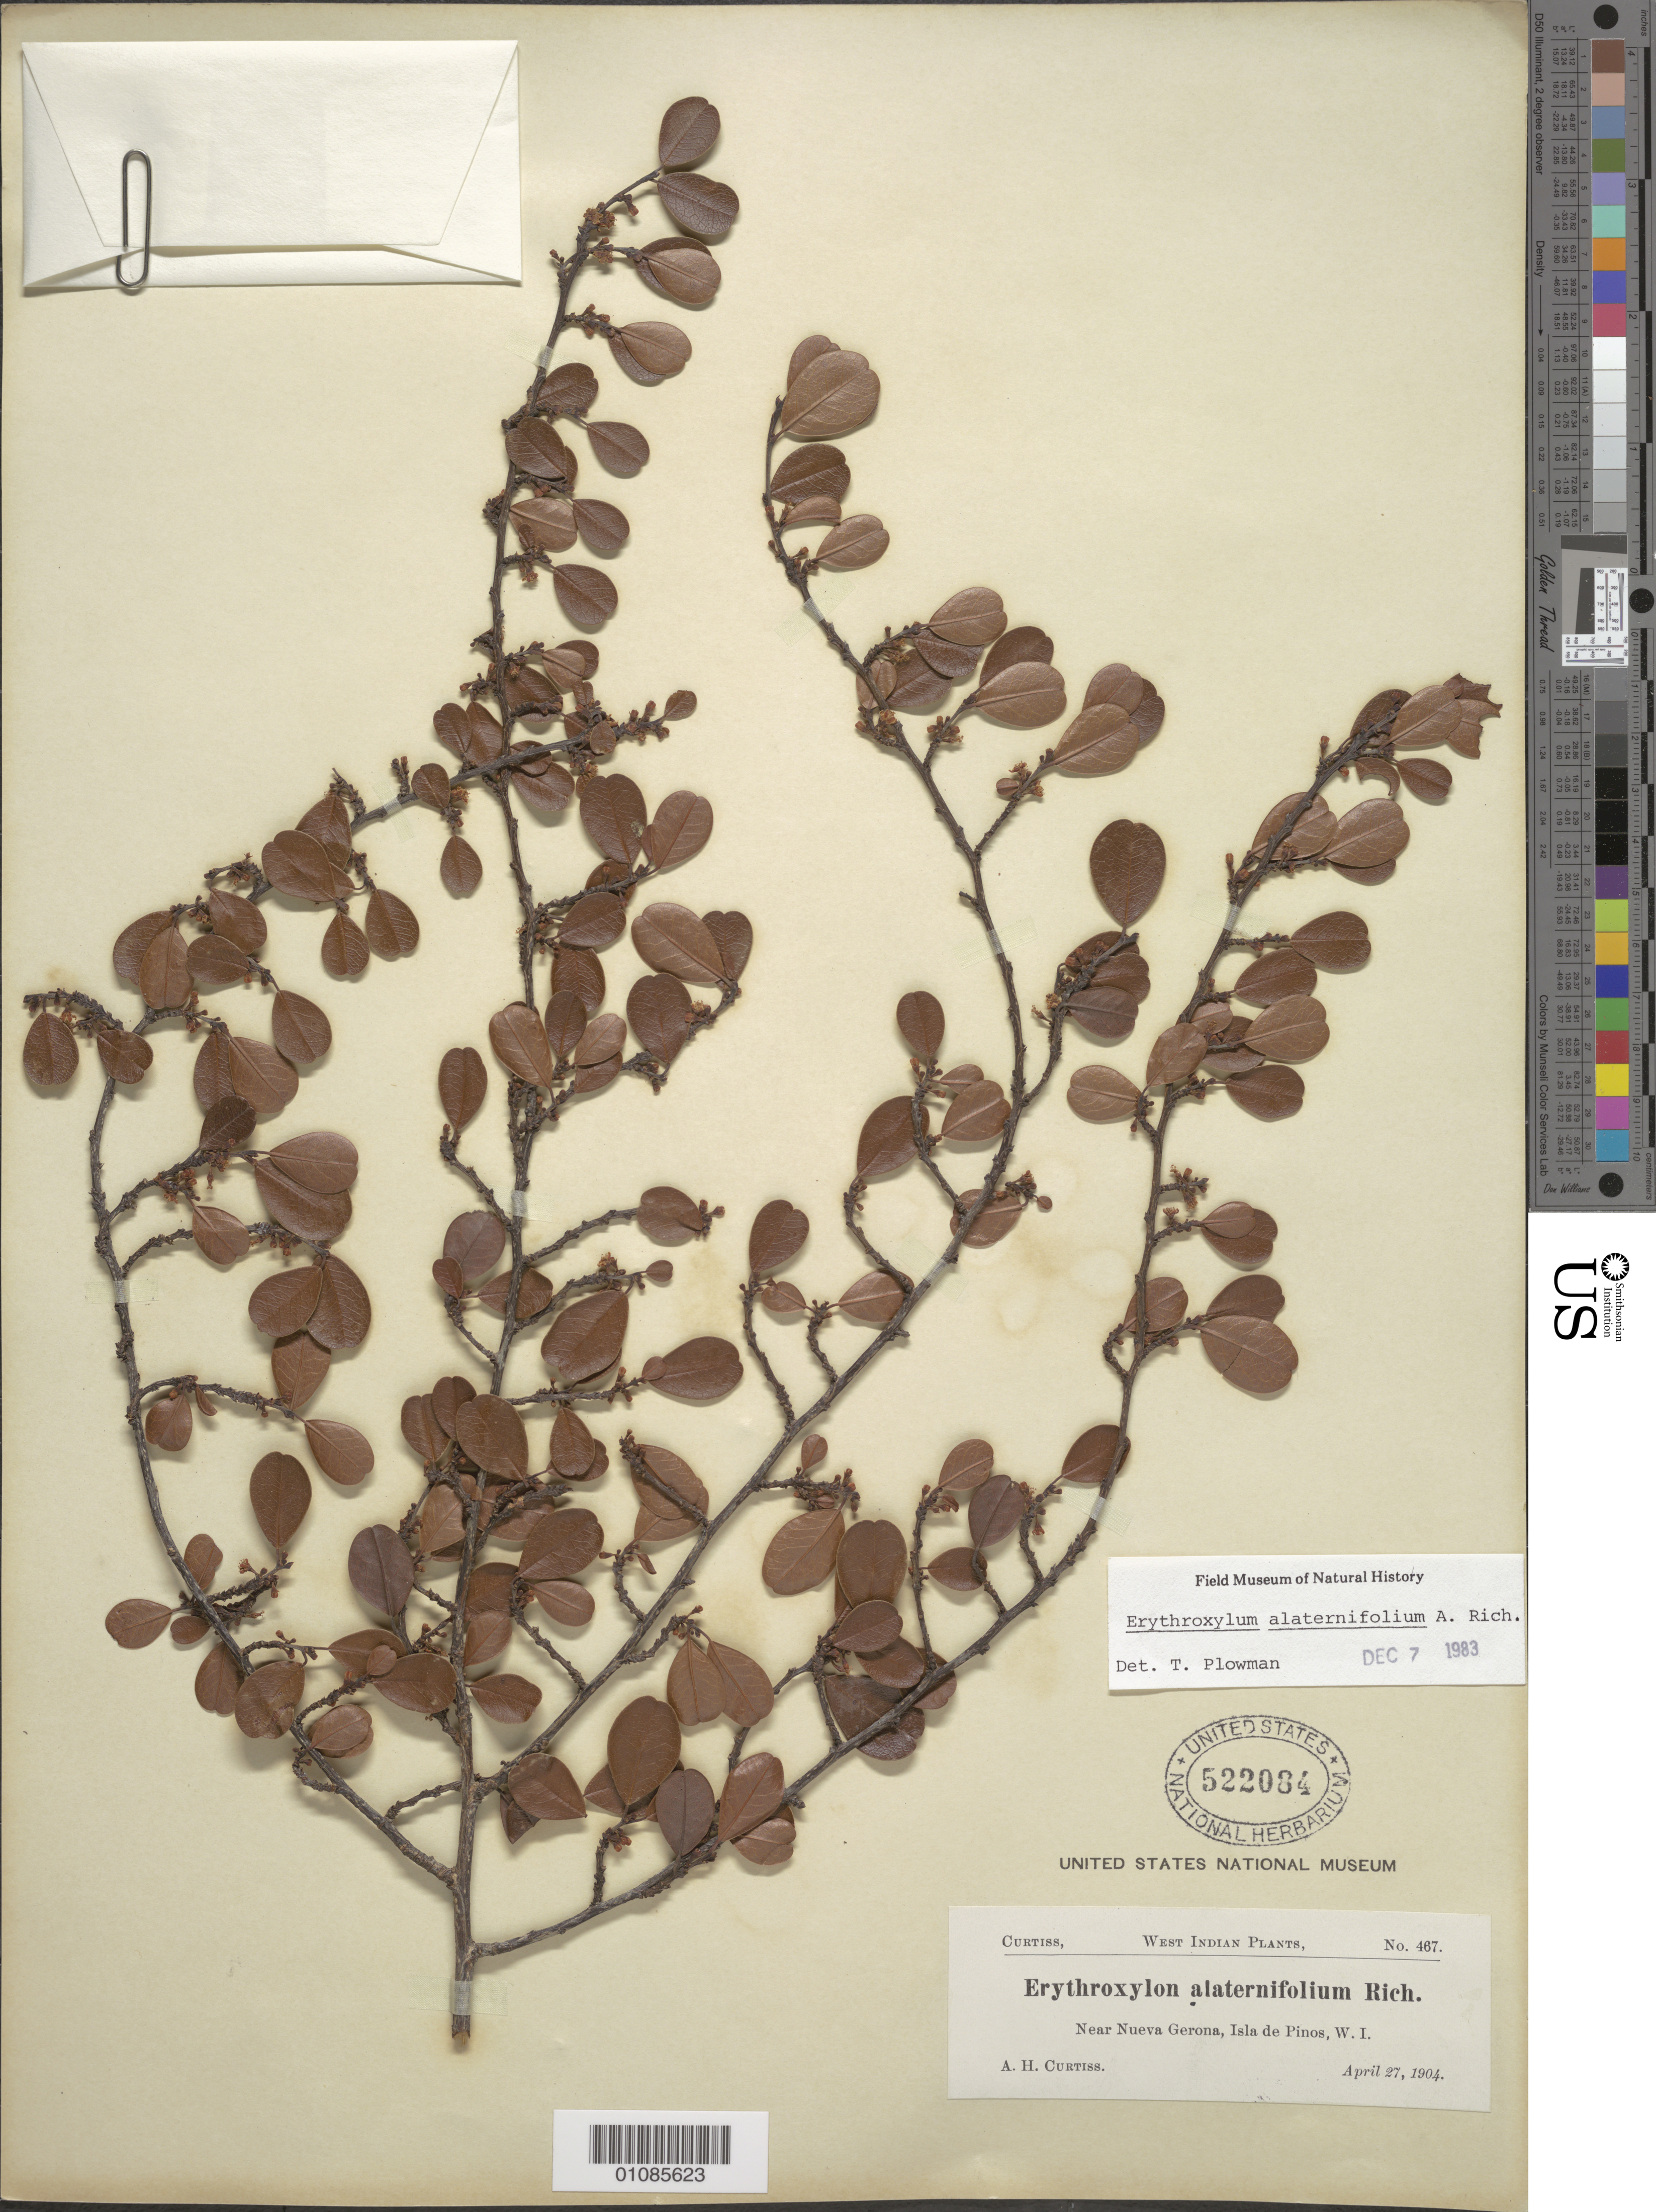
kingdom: Plantae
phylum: Tracheophyta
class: Magnoliopsida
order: Malpighiales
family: Erythroxylaceae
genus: Erythroxylum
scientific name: Erythroxylum alaternifolium var. alaternifolium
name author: A. Rich.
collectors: A. H. Curtiss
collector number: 467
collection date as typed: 27 Apr 1904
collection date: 1904-04-27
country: Cuba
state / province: Isla de La Juventud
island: Isla de la Juventud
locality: Isle of Pines, Near nueva gerona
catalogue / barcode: US 522084